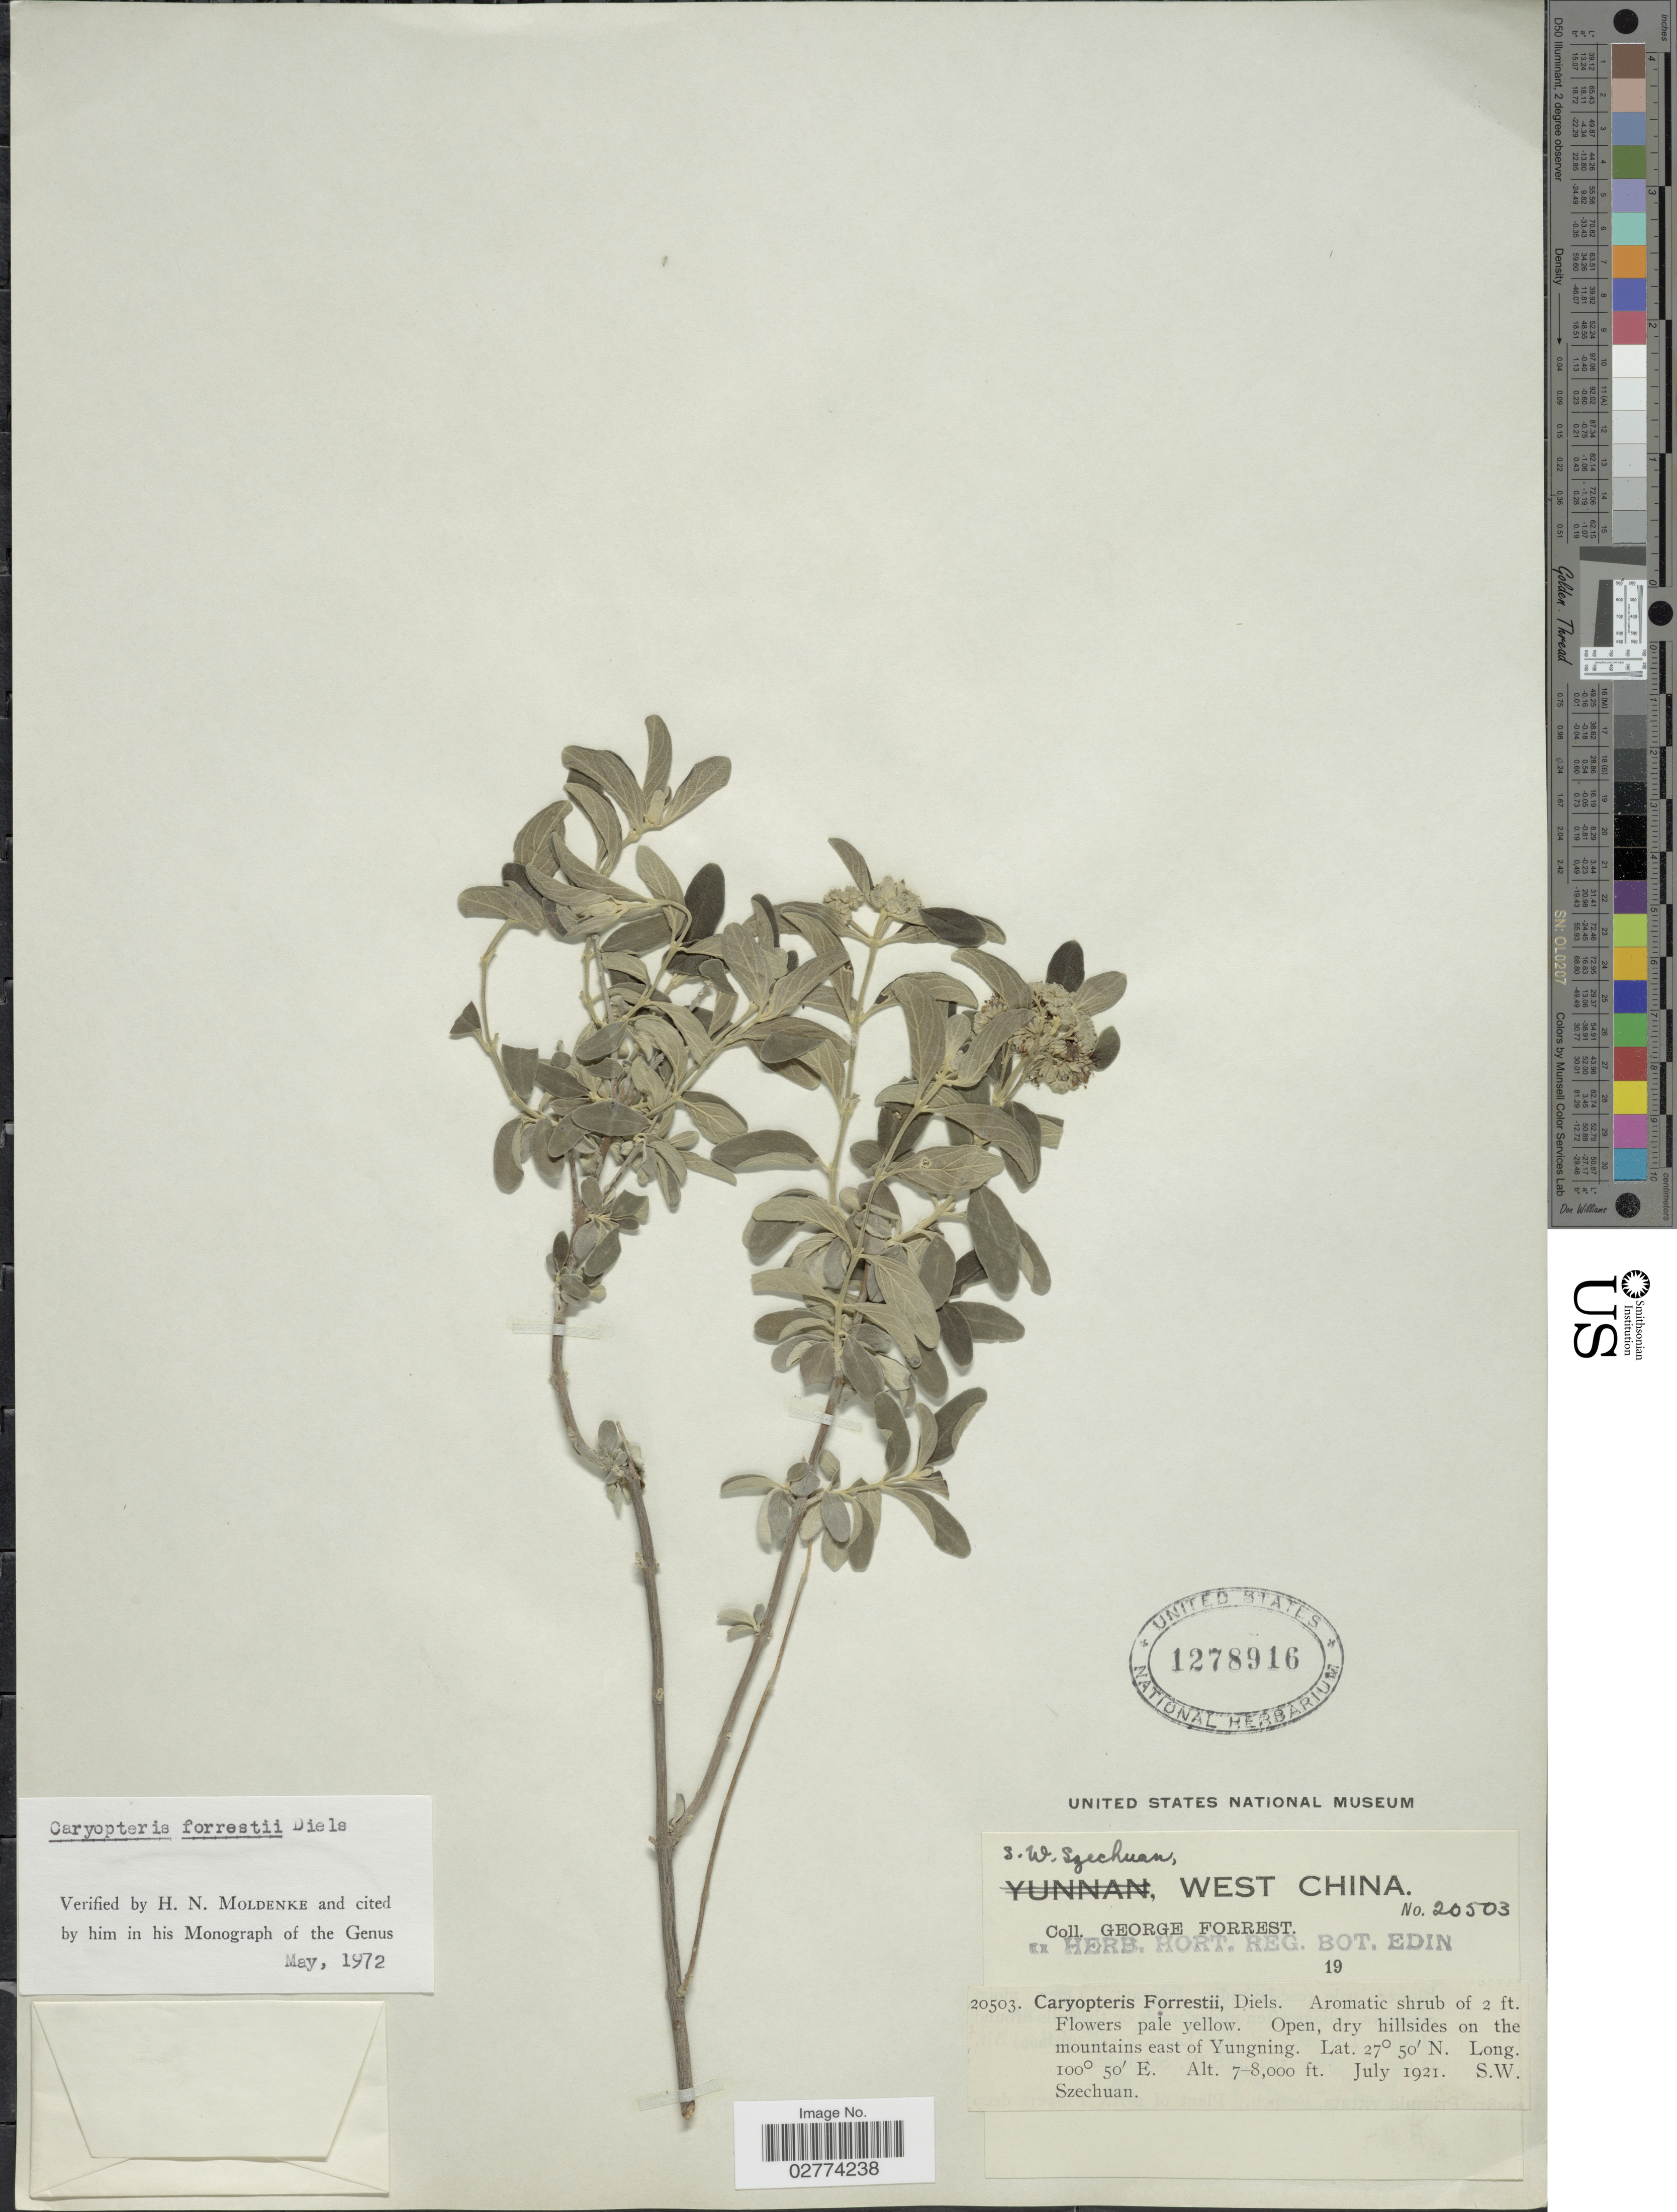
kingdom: Plantae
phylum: Tracheophyta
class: Magnoliopsida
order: Lamiales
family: Lamiaceae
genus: Caryopteris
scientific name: Caryopteris forrestii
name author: Diels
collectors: G. Forrest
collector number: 20503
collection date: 1921-07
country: China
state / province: Sichuan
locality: S. W. Szechuan, West China. Open, dry hillsides on the mountains east of Yungning.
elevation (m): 2134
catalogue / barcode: US 1278916